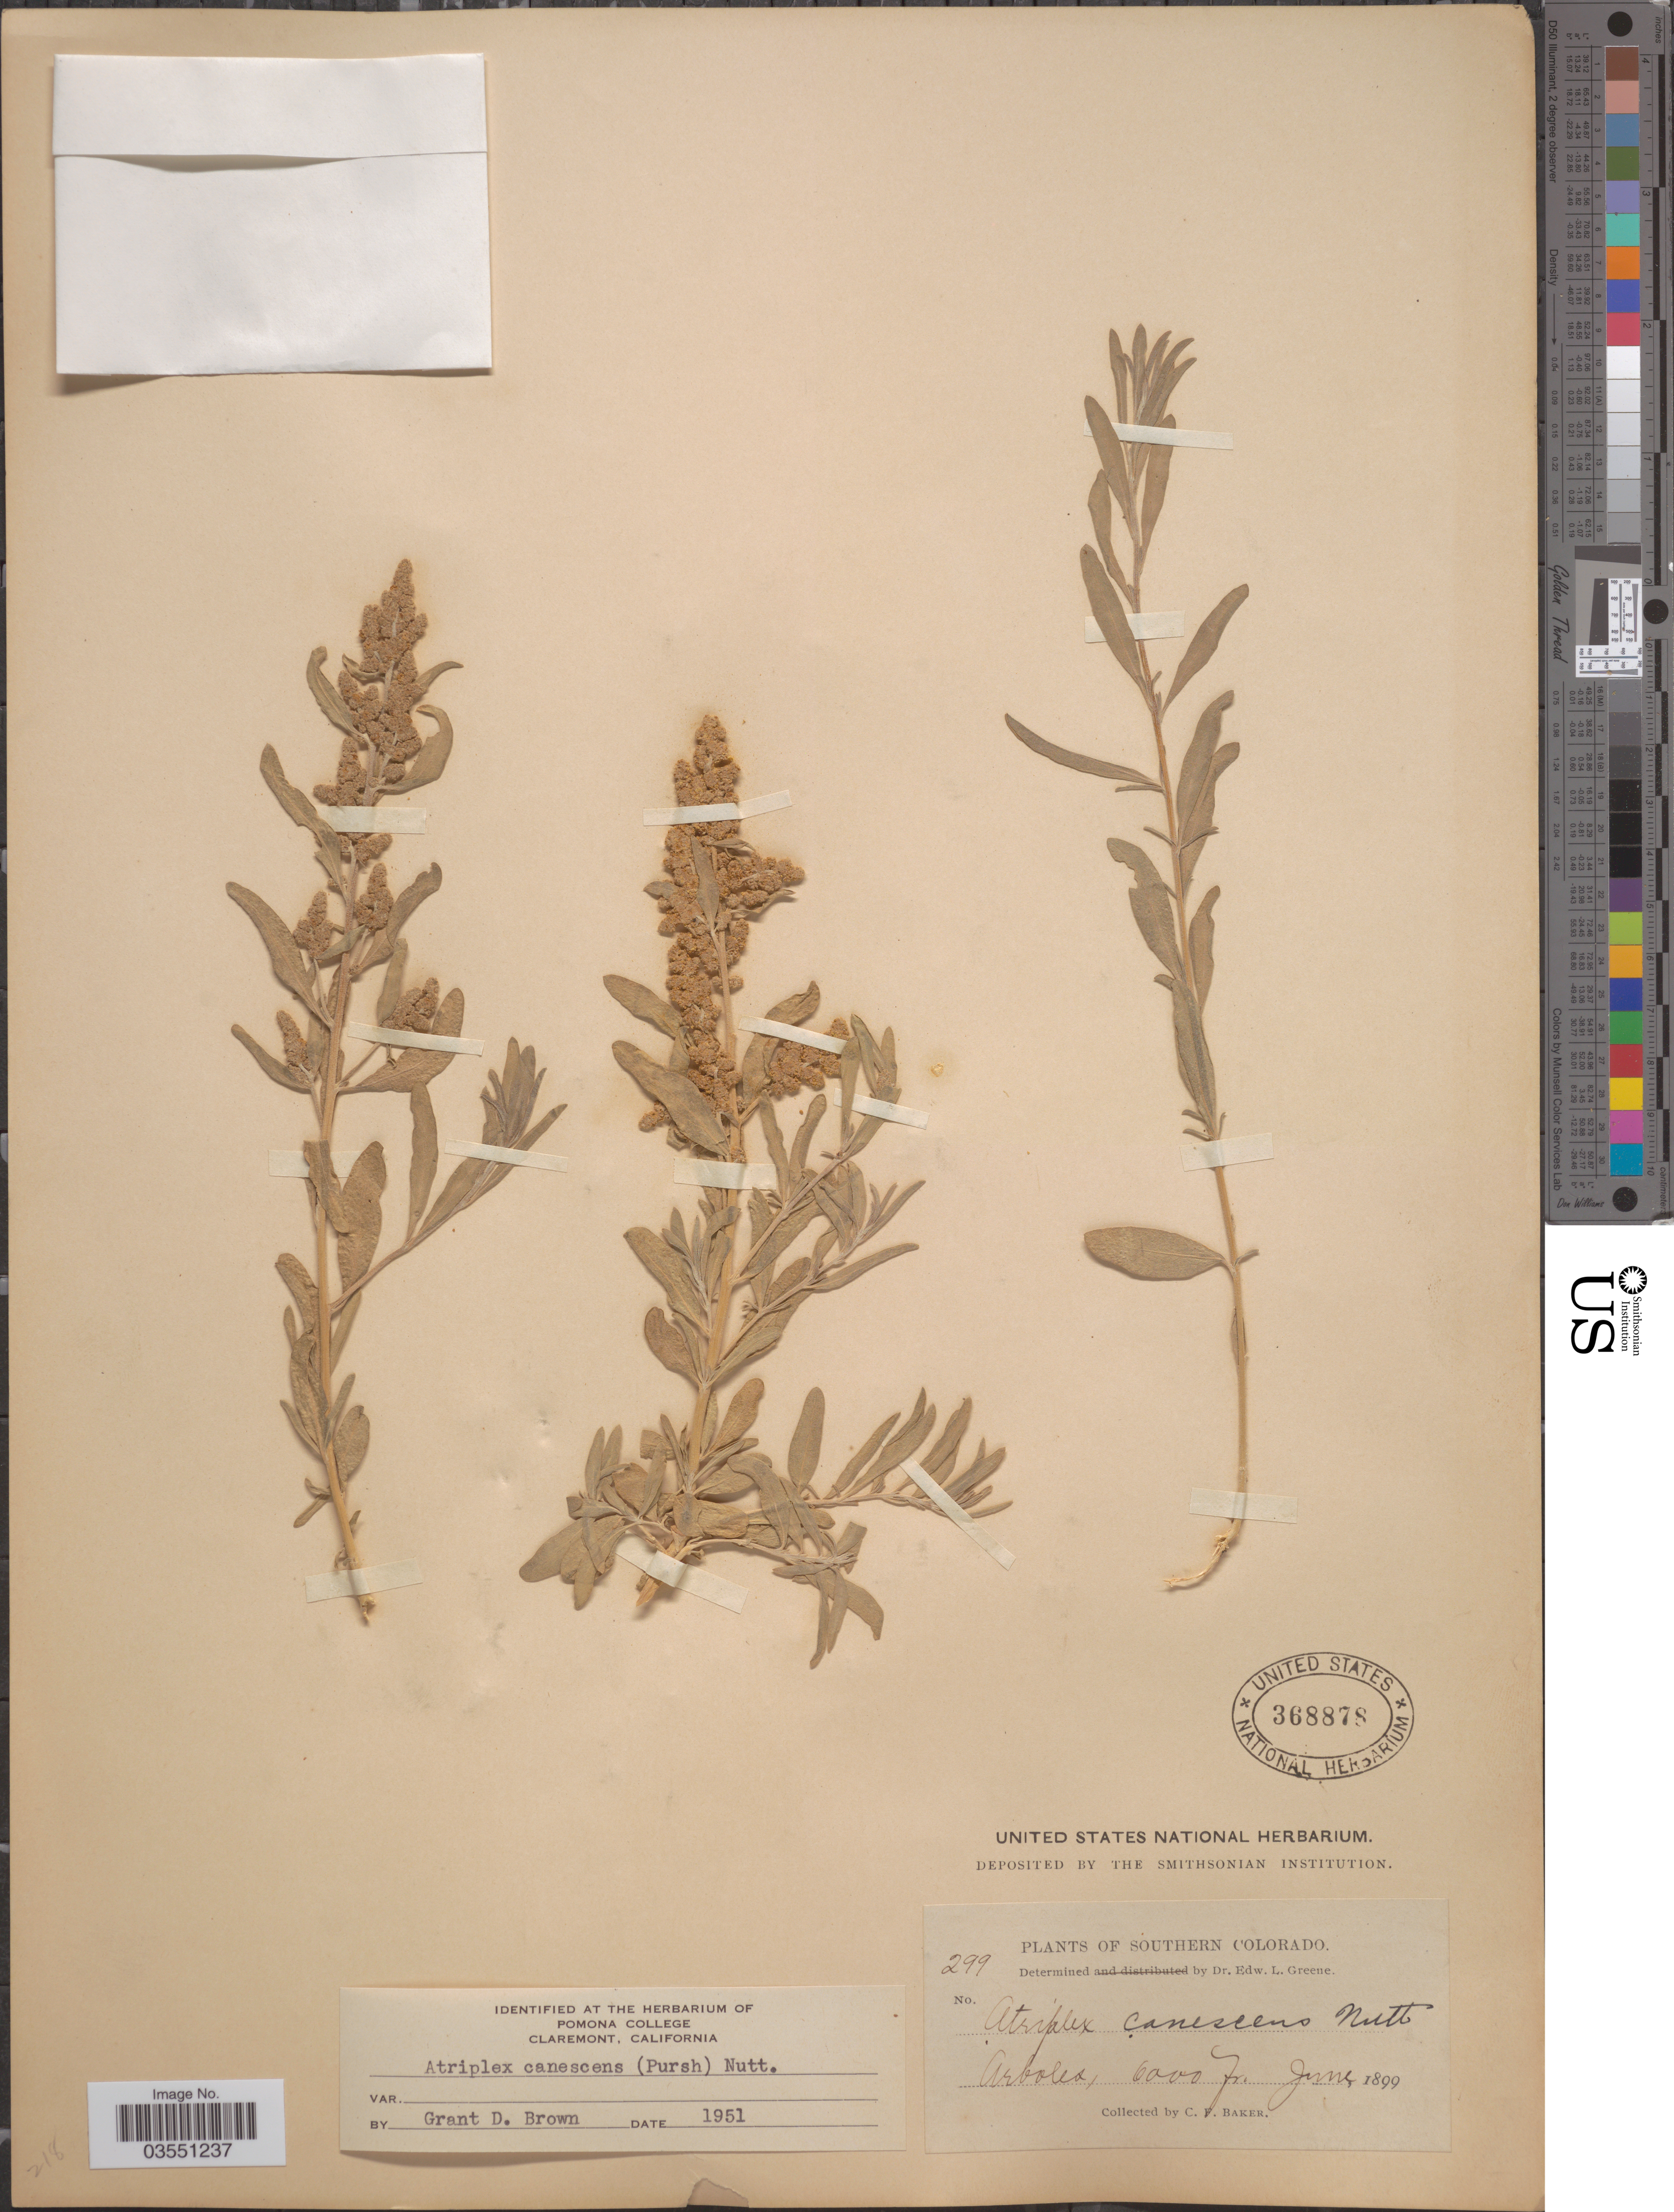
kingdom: Plantae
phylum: Tracheophyta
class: Magnoliopsida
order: Caryophyllales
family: Amaranthaceae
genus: Atriplex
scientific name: Atriplex canescens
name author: (Pursh) Nutt.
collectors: C. F. Baker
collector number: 299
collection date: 1899-06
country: United States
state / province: Colorado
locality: Southern Colorado. Arboles.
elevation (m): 1829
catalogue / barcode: US 368878